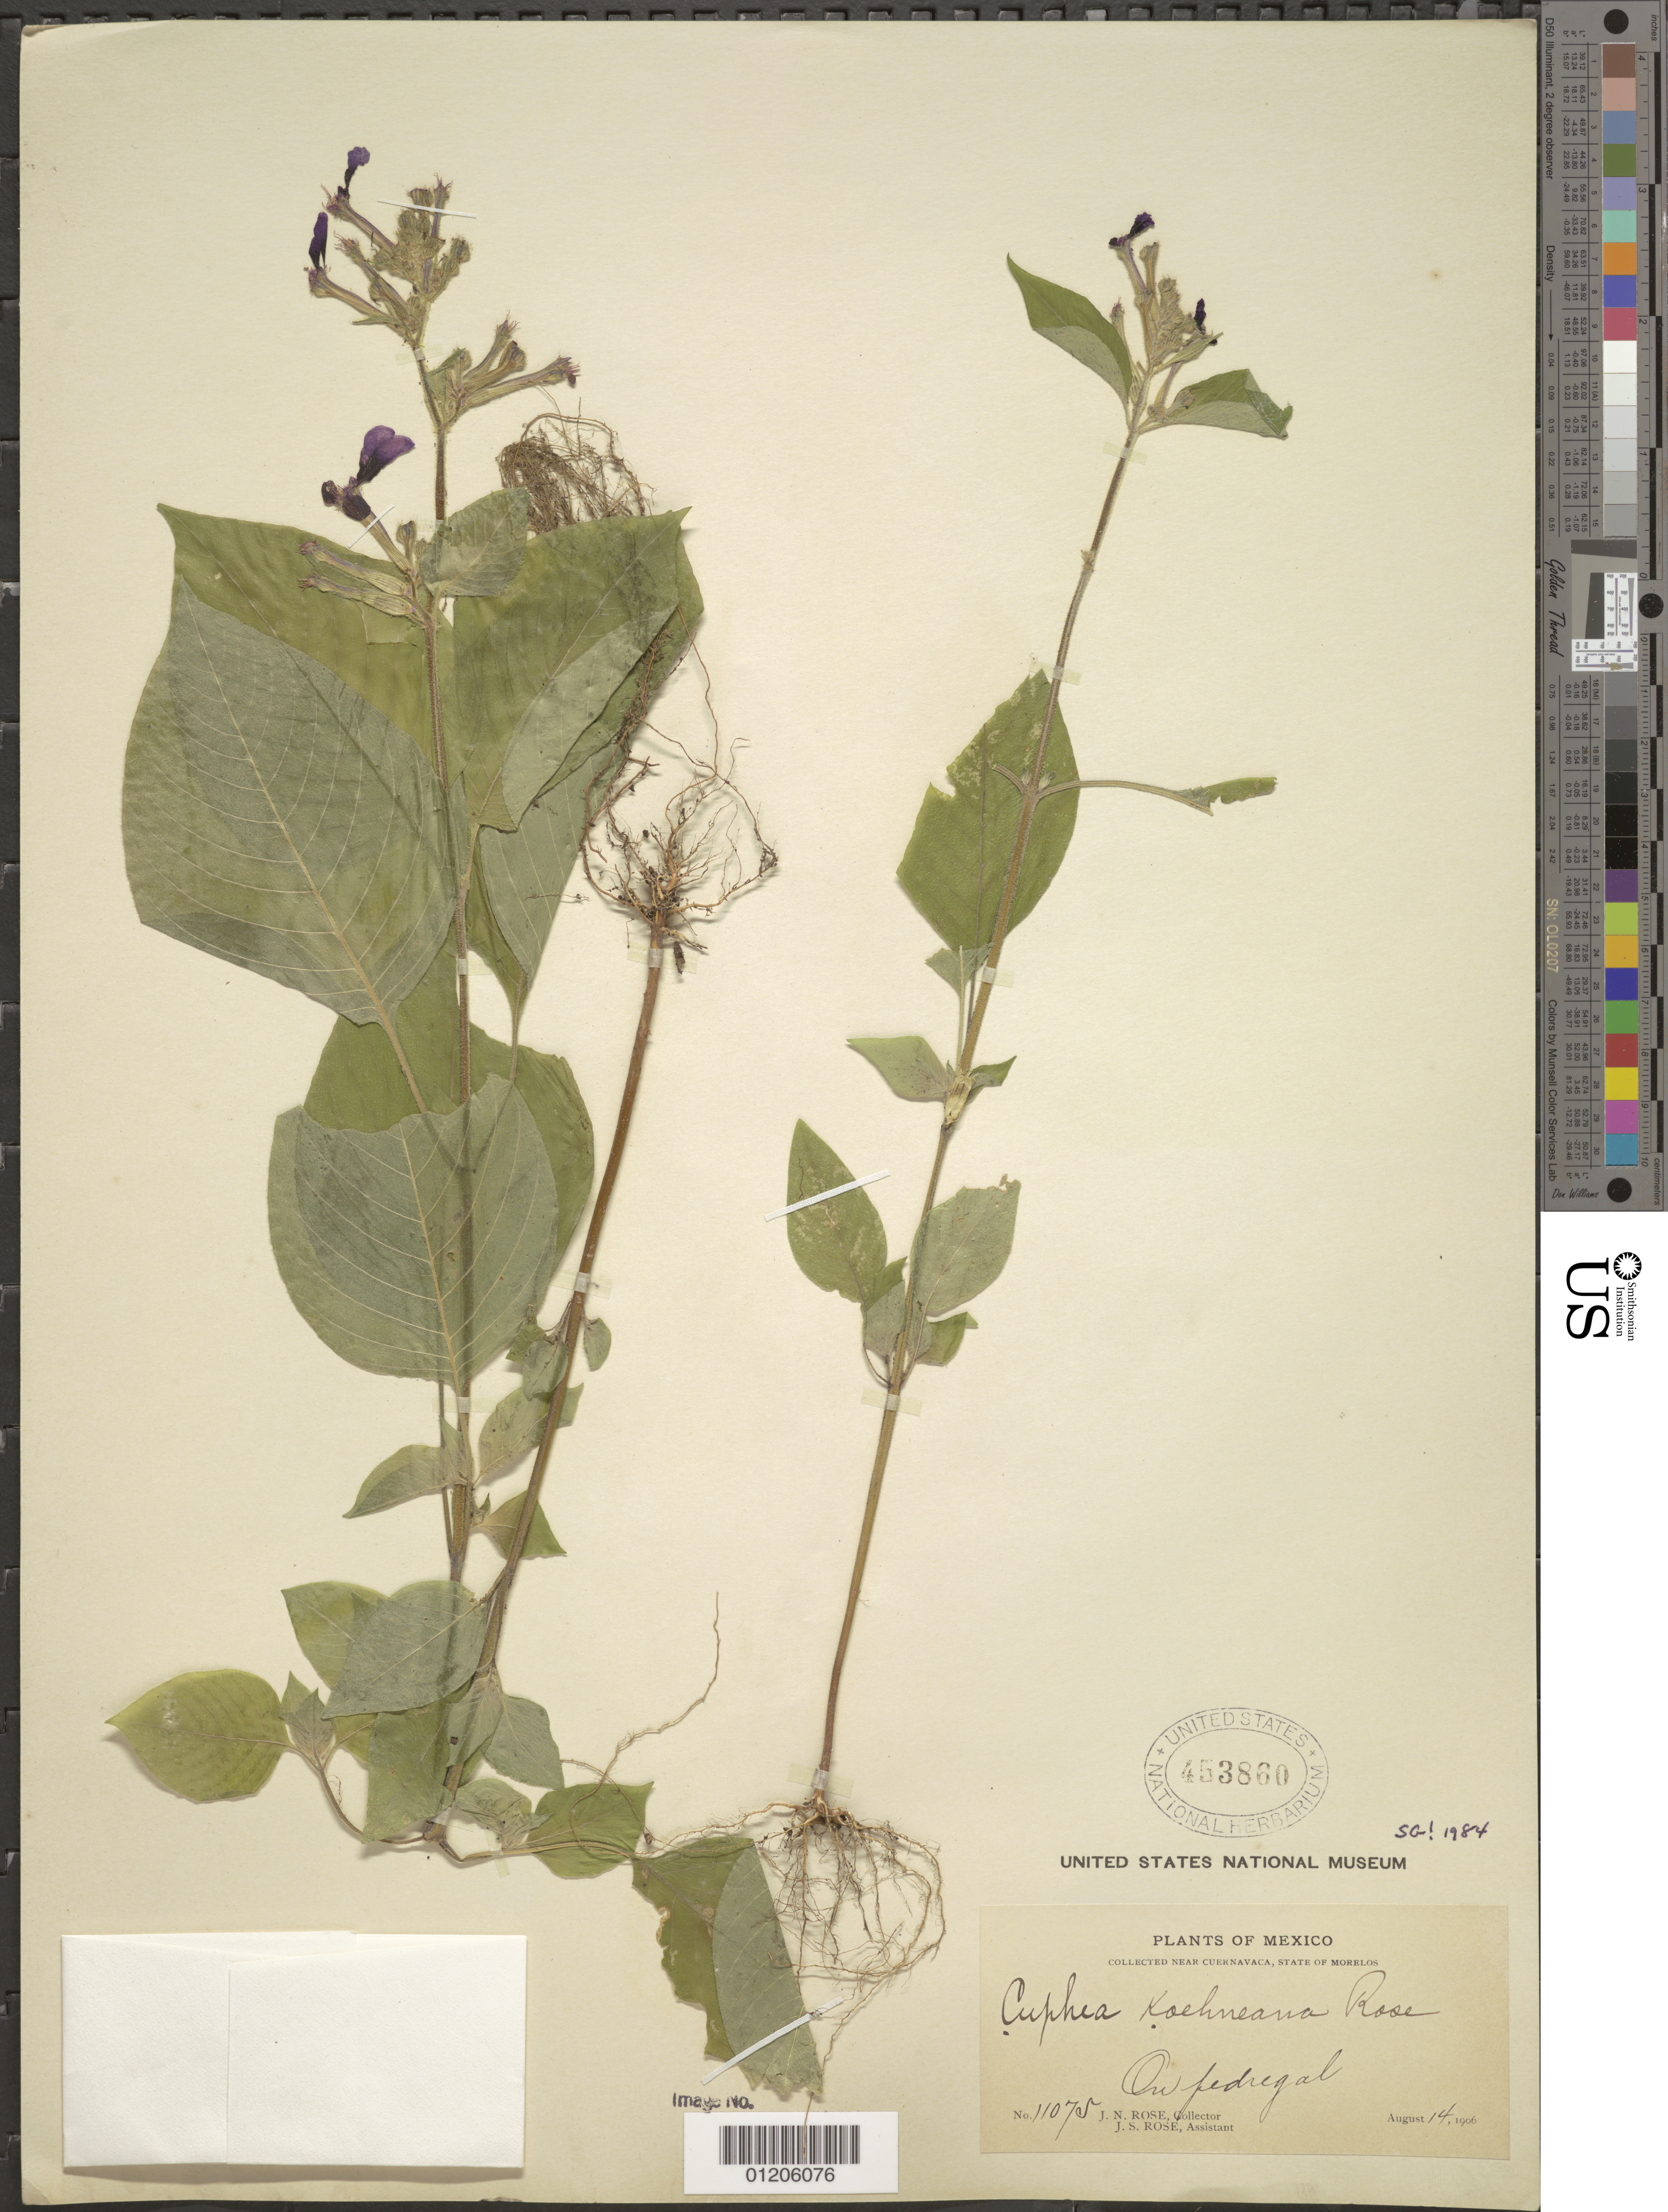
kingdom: Plantae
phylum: Tracheophyta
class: Magnoliopsida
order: Myrtales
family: Lythraceae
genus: Cuphea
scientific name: Cuphea koehneana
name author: Rose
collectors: J. N. Rose & J. S. Rose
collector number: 11075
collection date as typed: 14 Aug 1906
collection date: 1906-08-14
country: Mexico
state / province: Morelos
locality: Near Cuernavaca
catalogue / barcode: US 453860